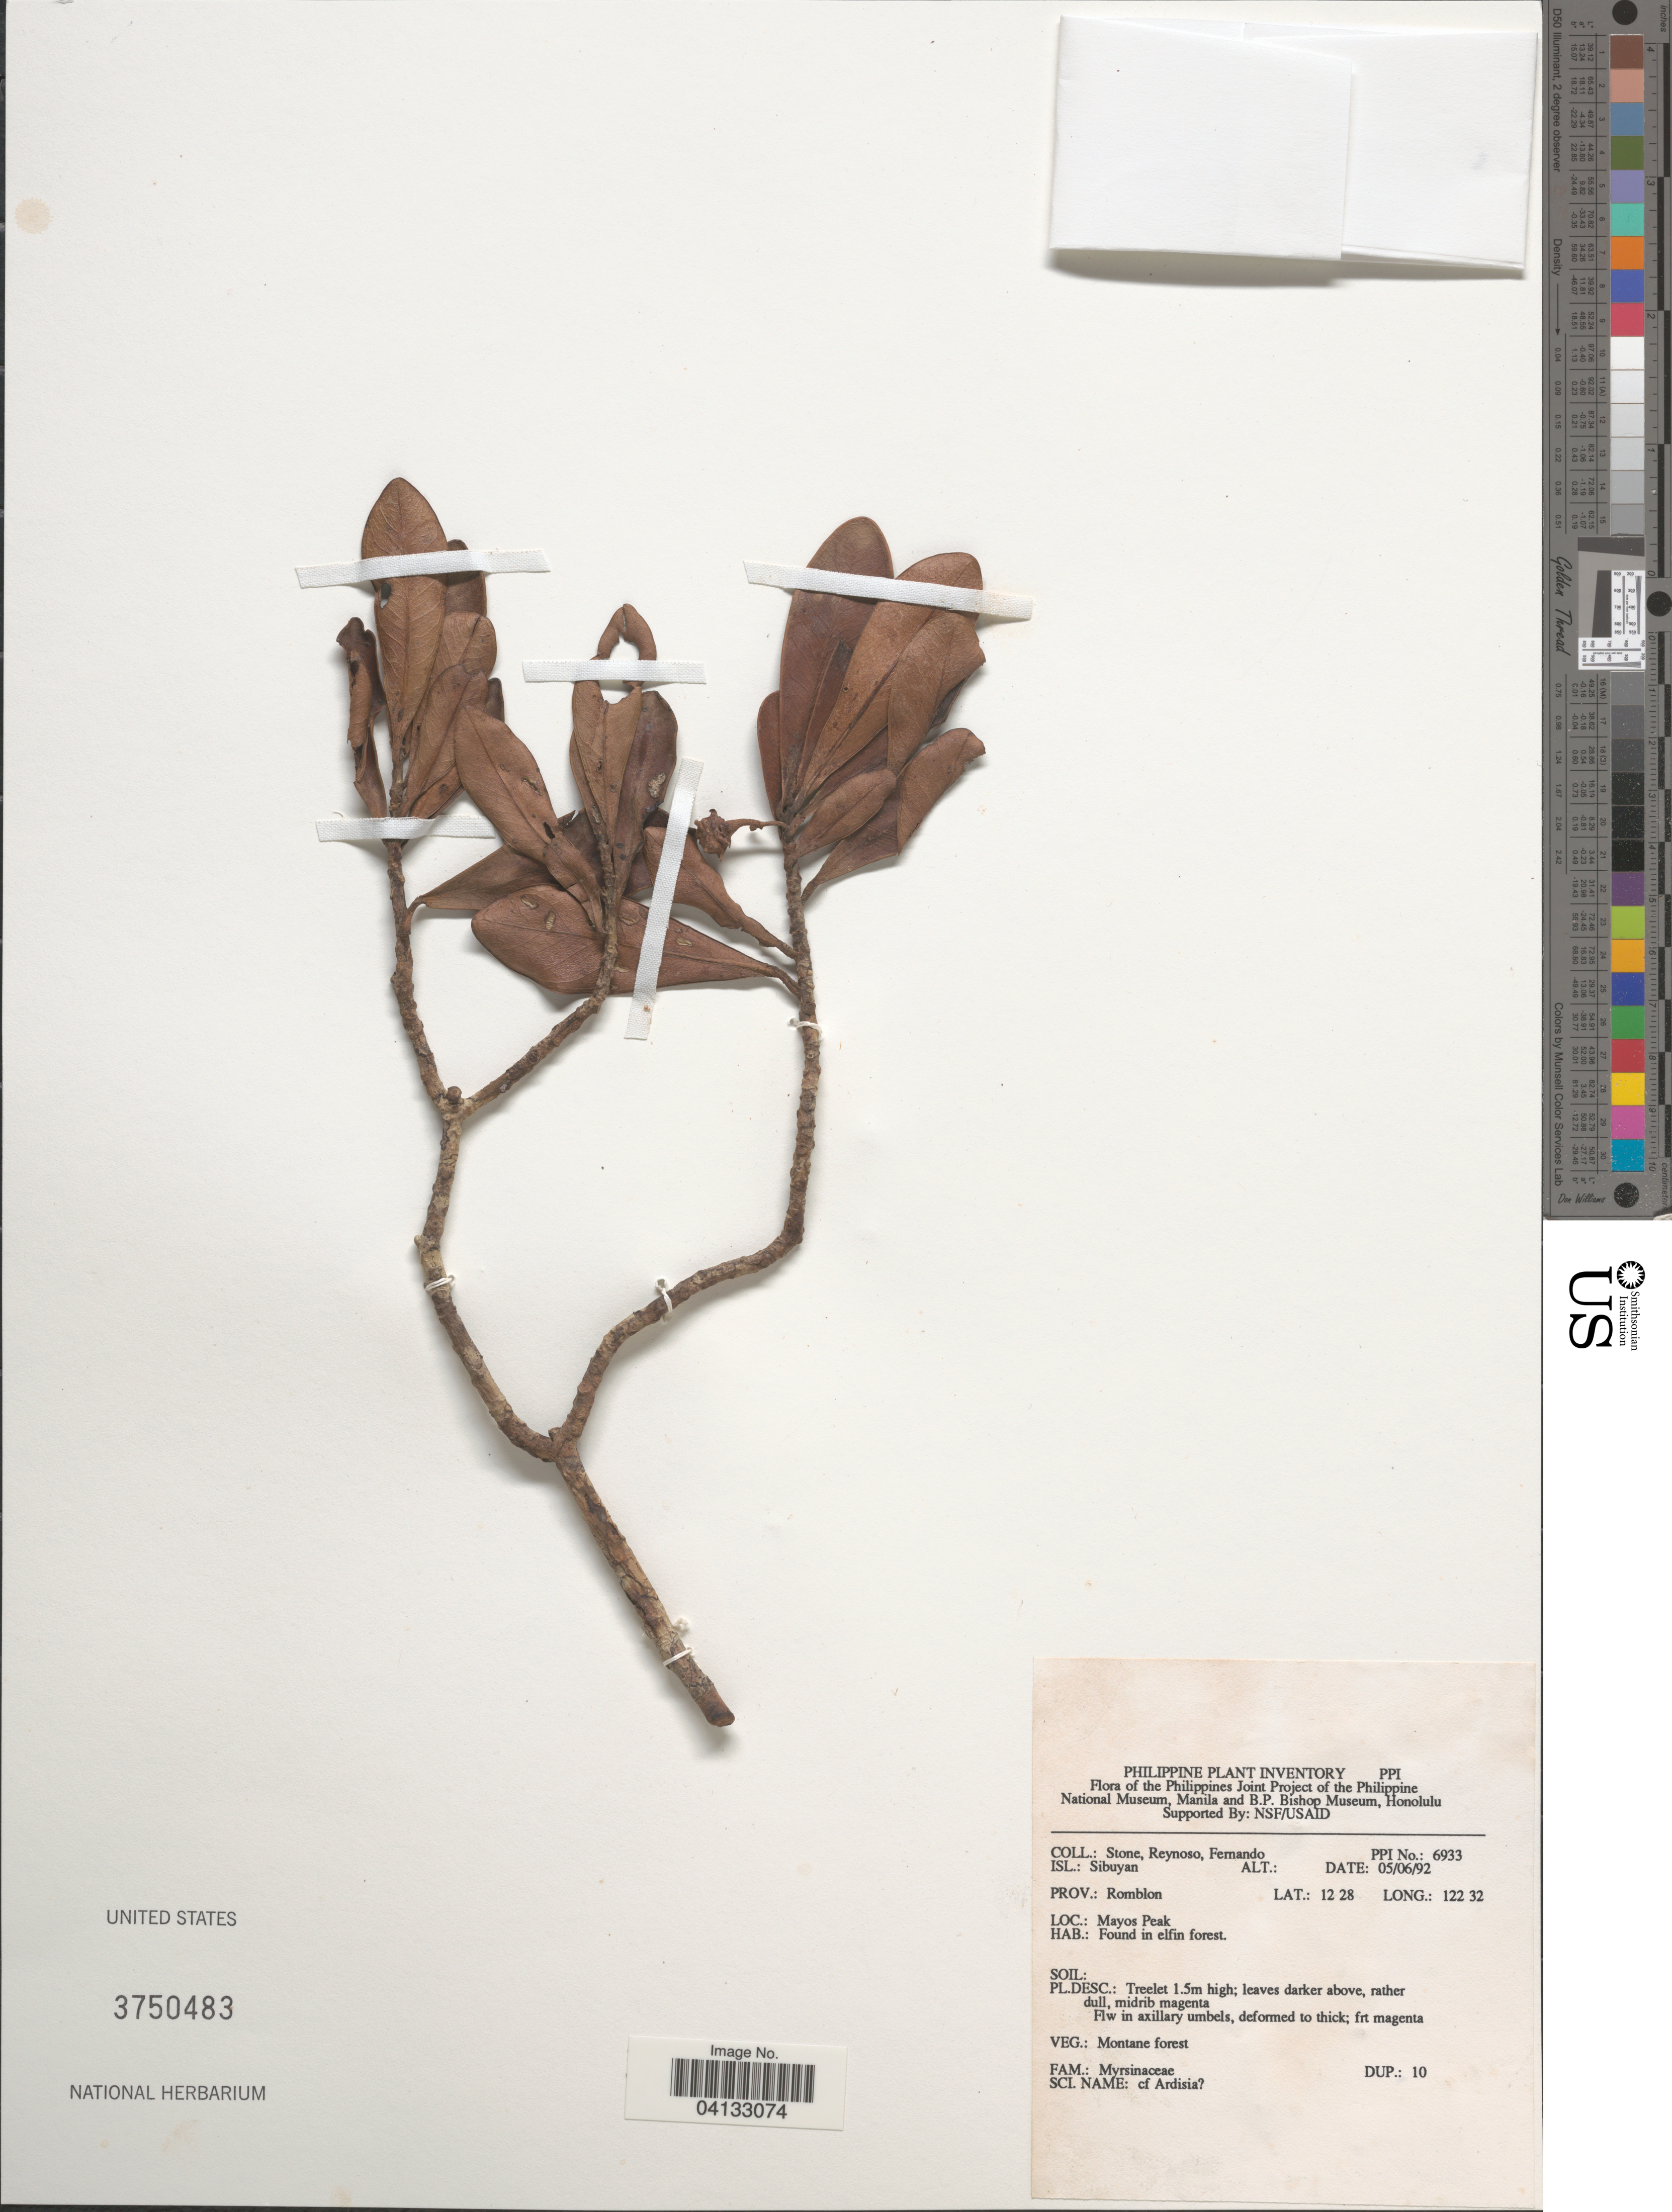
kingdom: Plantae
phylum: Tracheophyta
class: Magnoliopsida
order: Ericales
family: Primulaceae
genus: Ardisia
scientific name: Ardisia sp.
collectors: -. Stone, E. Reynoso & -- Fernando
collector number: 6933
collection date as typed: Transcribed d/m/y: 5/6/92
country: Philippines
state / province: Western Visayas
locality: Isl.: Sibuyan. Prov.: Romblon. Mayos Peak.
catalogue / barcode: US 3750483